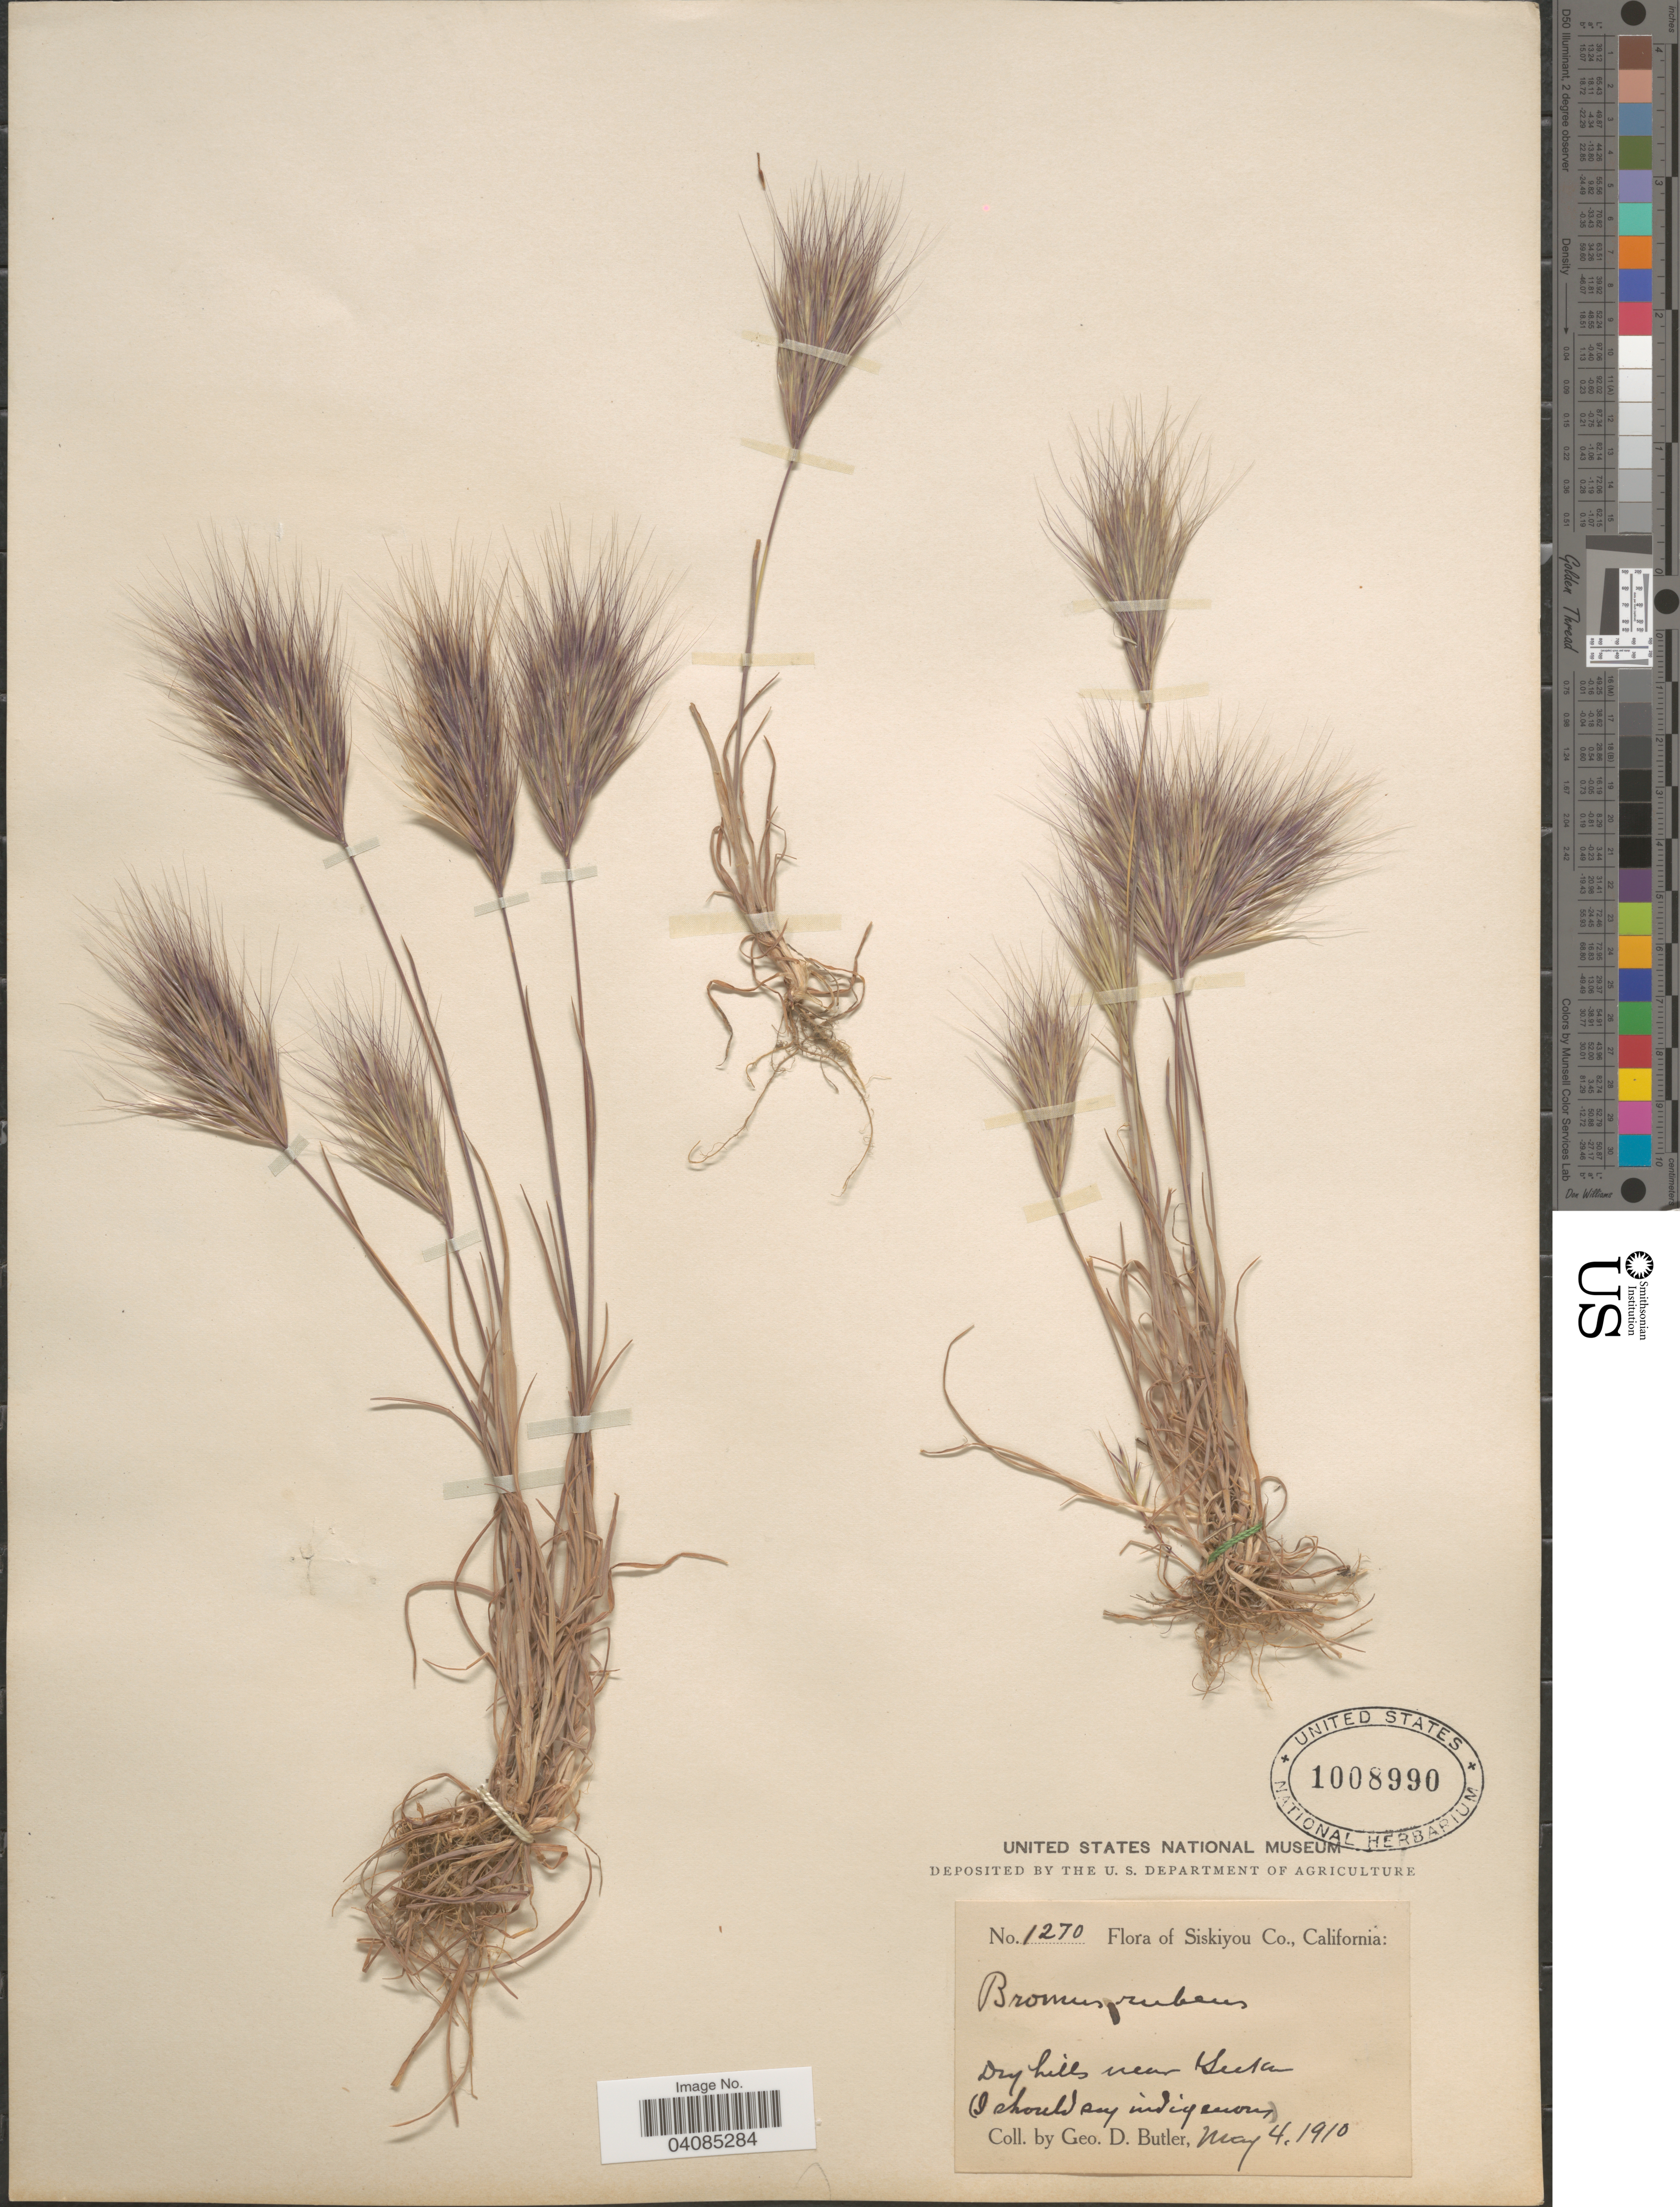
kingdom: Plantae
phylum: Tracheophyta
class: Liliopsida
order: Poales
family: Poaceae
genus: Bromus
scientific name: Bromus rubens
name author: L.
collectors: G. D. Butler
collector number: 1270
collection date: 1910-05-04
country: United States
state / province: California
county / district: Siskiyou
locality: Siskiyou Co. Dry hills near Yreka.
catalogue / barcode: US 1008990